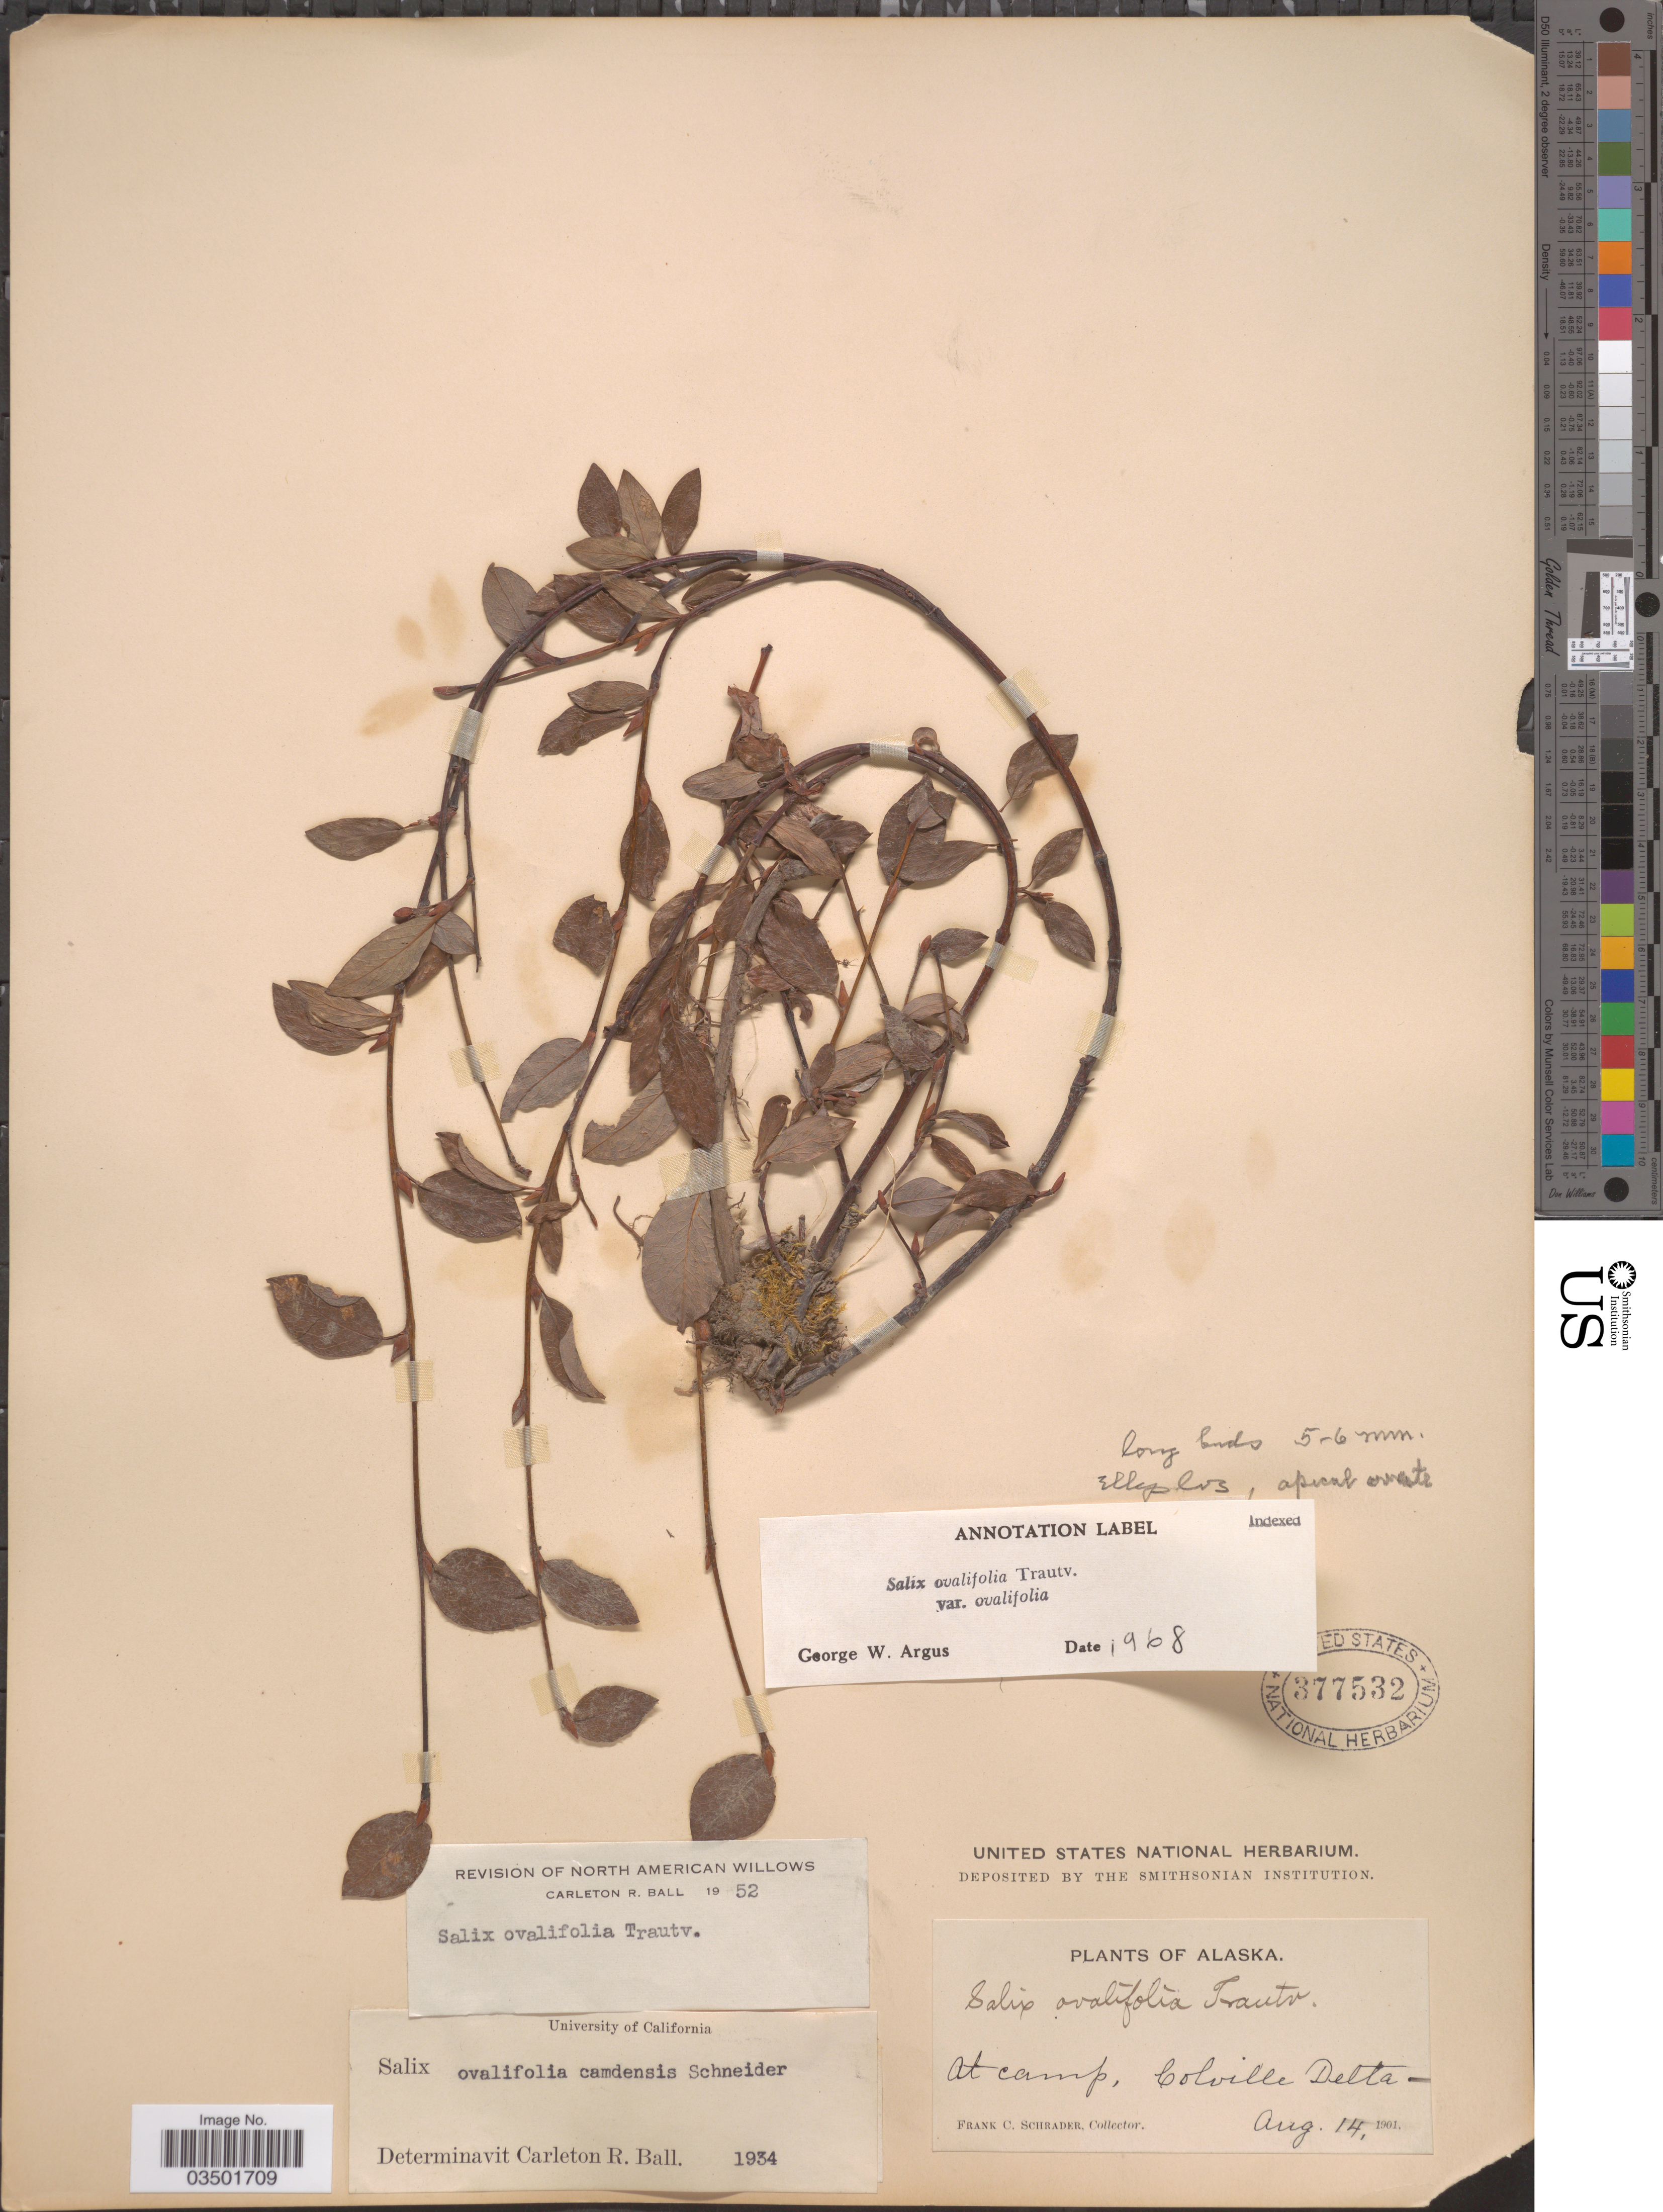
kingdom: Plantae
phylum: Tracheophyta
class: Magnoliopsida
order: Malpighiales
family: Salicaceae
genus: Salix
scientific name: Salix ovalifolia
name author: Trautv.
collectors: F. C. Schrader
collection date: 1901-08-14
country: United States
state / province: Alaska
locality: At camp, Colville Delta.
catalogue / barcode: US 377532